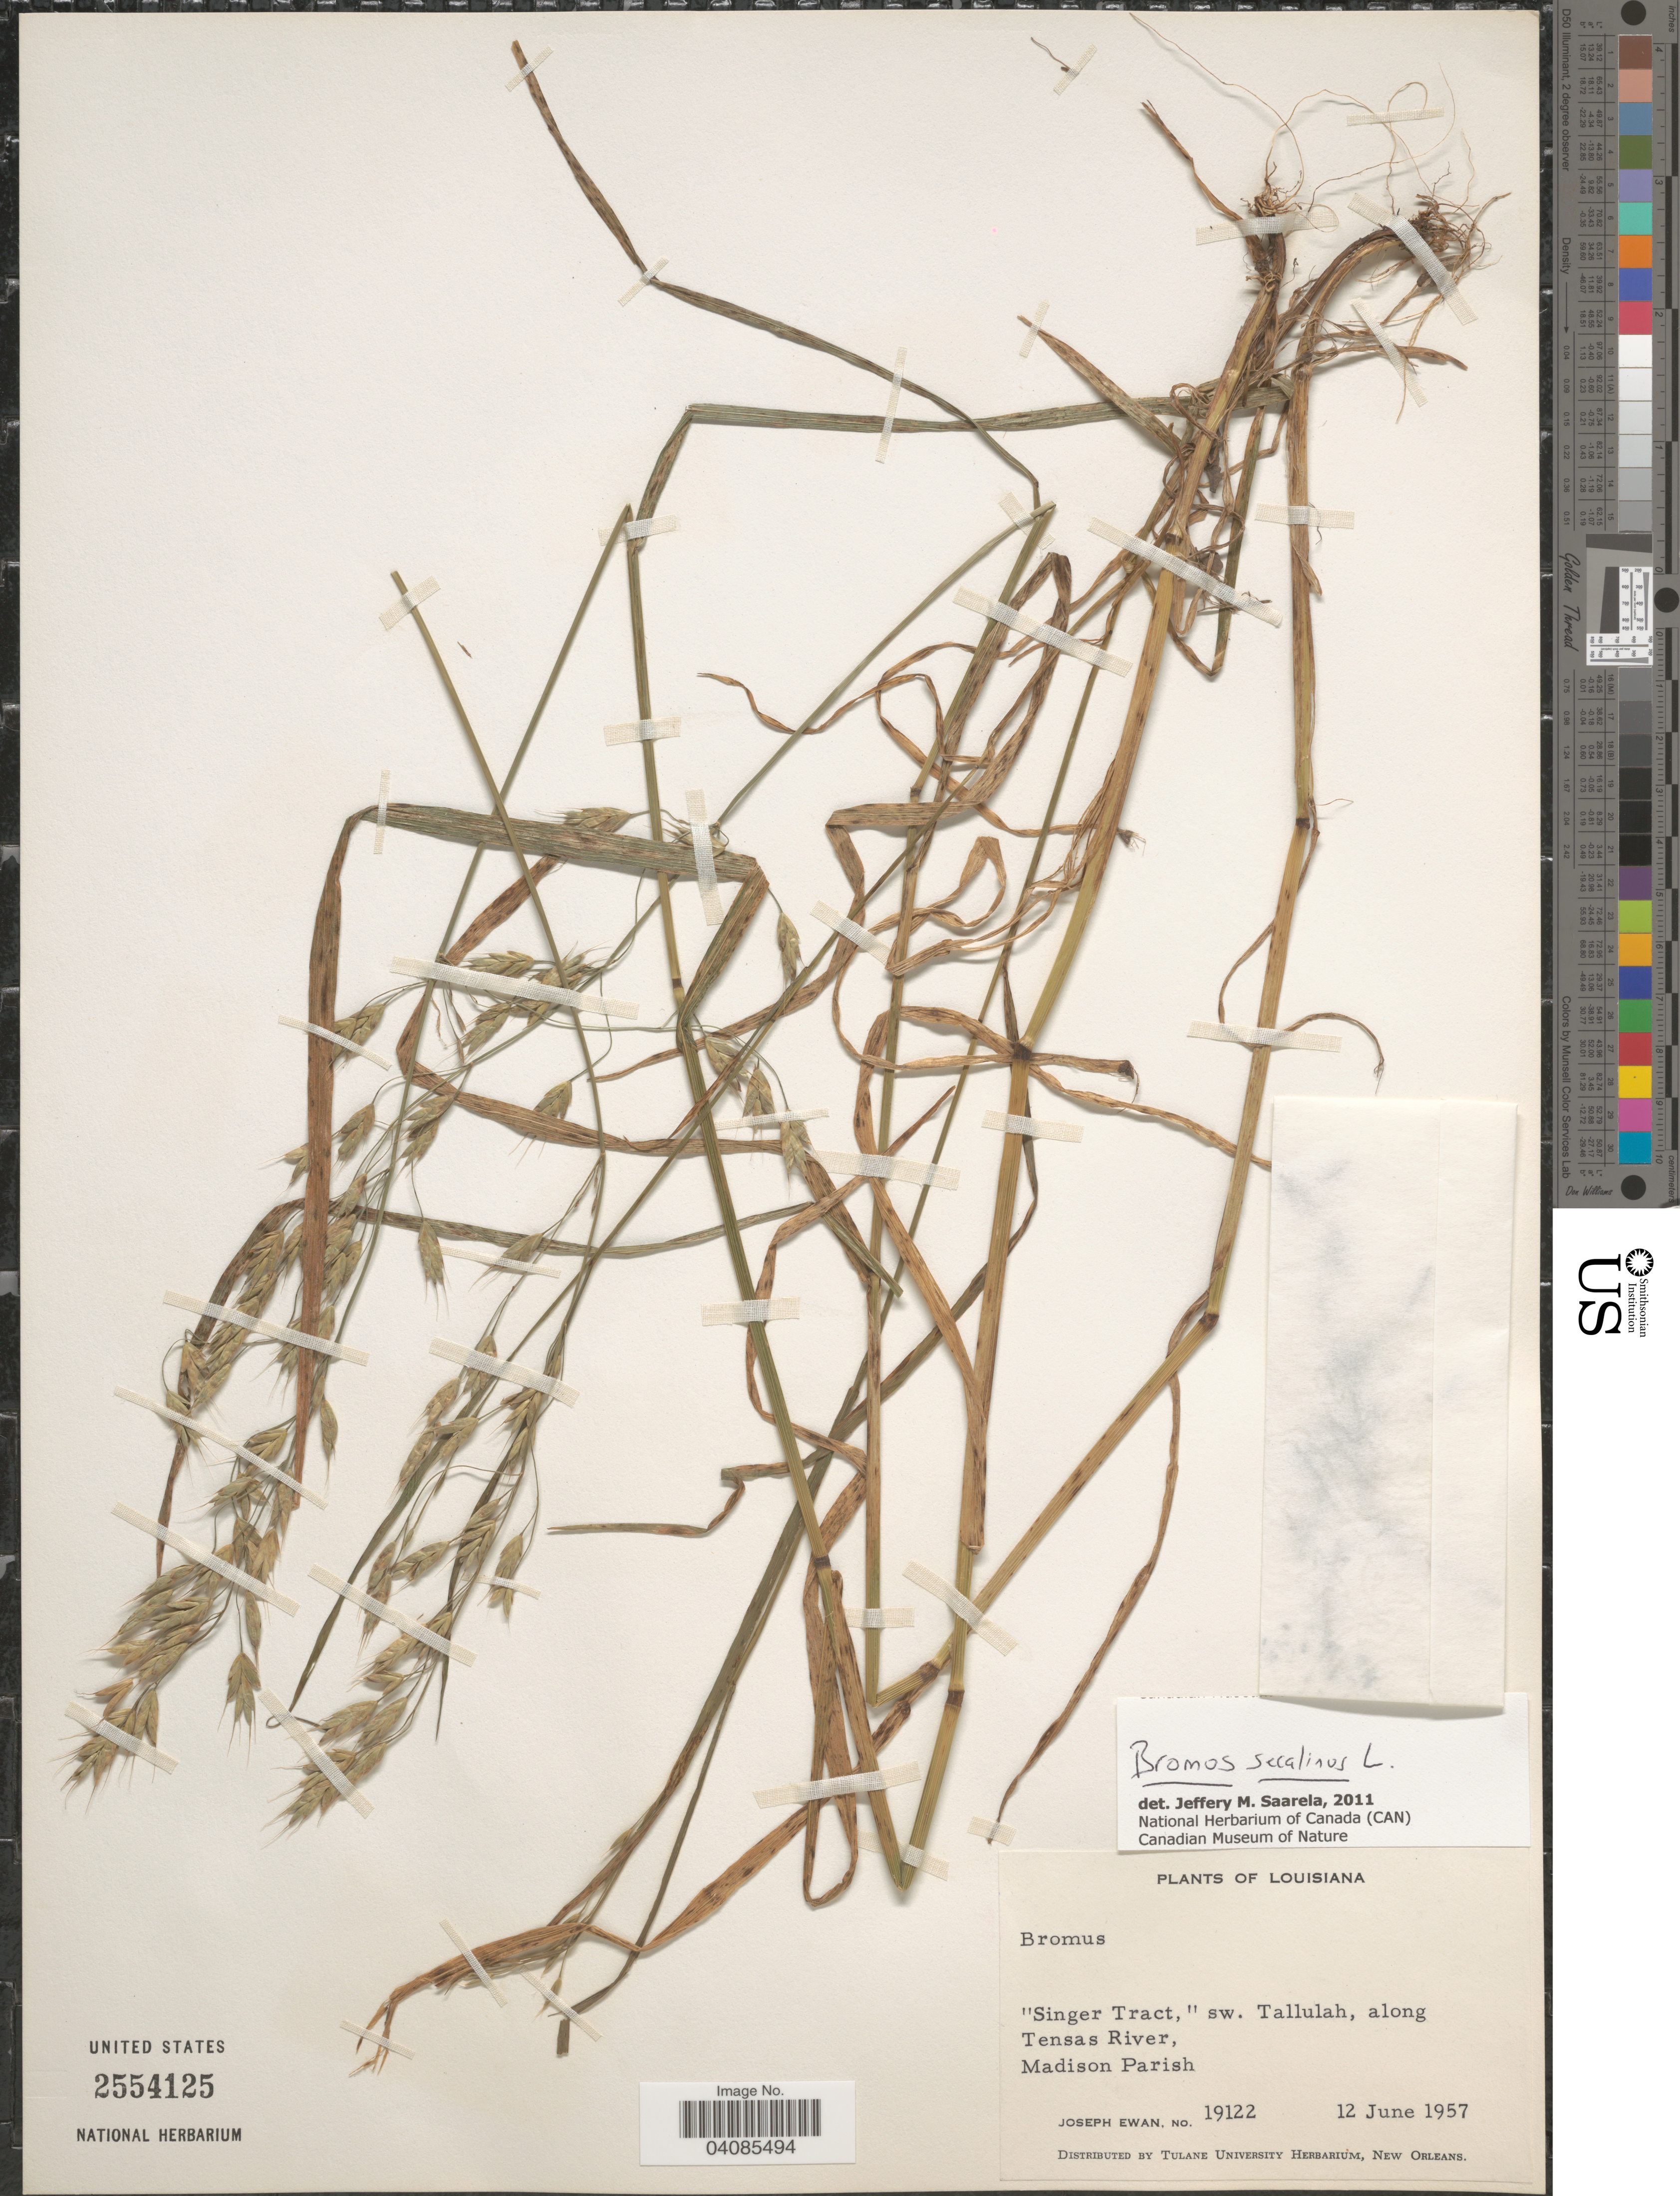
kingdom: Plantae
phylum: Tracheophyta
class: Liliopsida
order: Poales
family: Poaceae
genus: Bromus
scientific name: Bromus secalinus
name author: L.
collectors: J. A. Ewan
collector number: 19122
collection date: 1957-06-12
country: United States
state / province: Louisiana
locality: Singer Tract,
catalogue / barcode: US 2554125